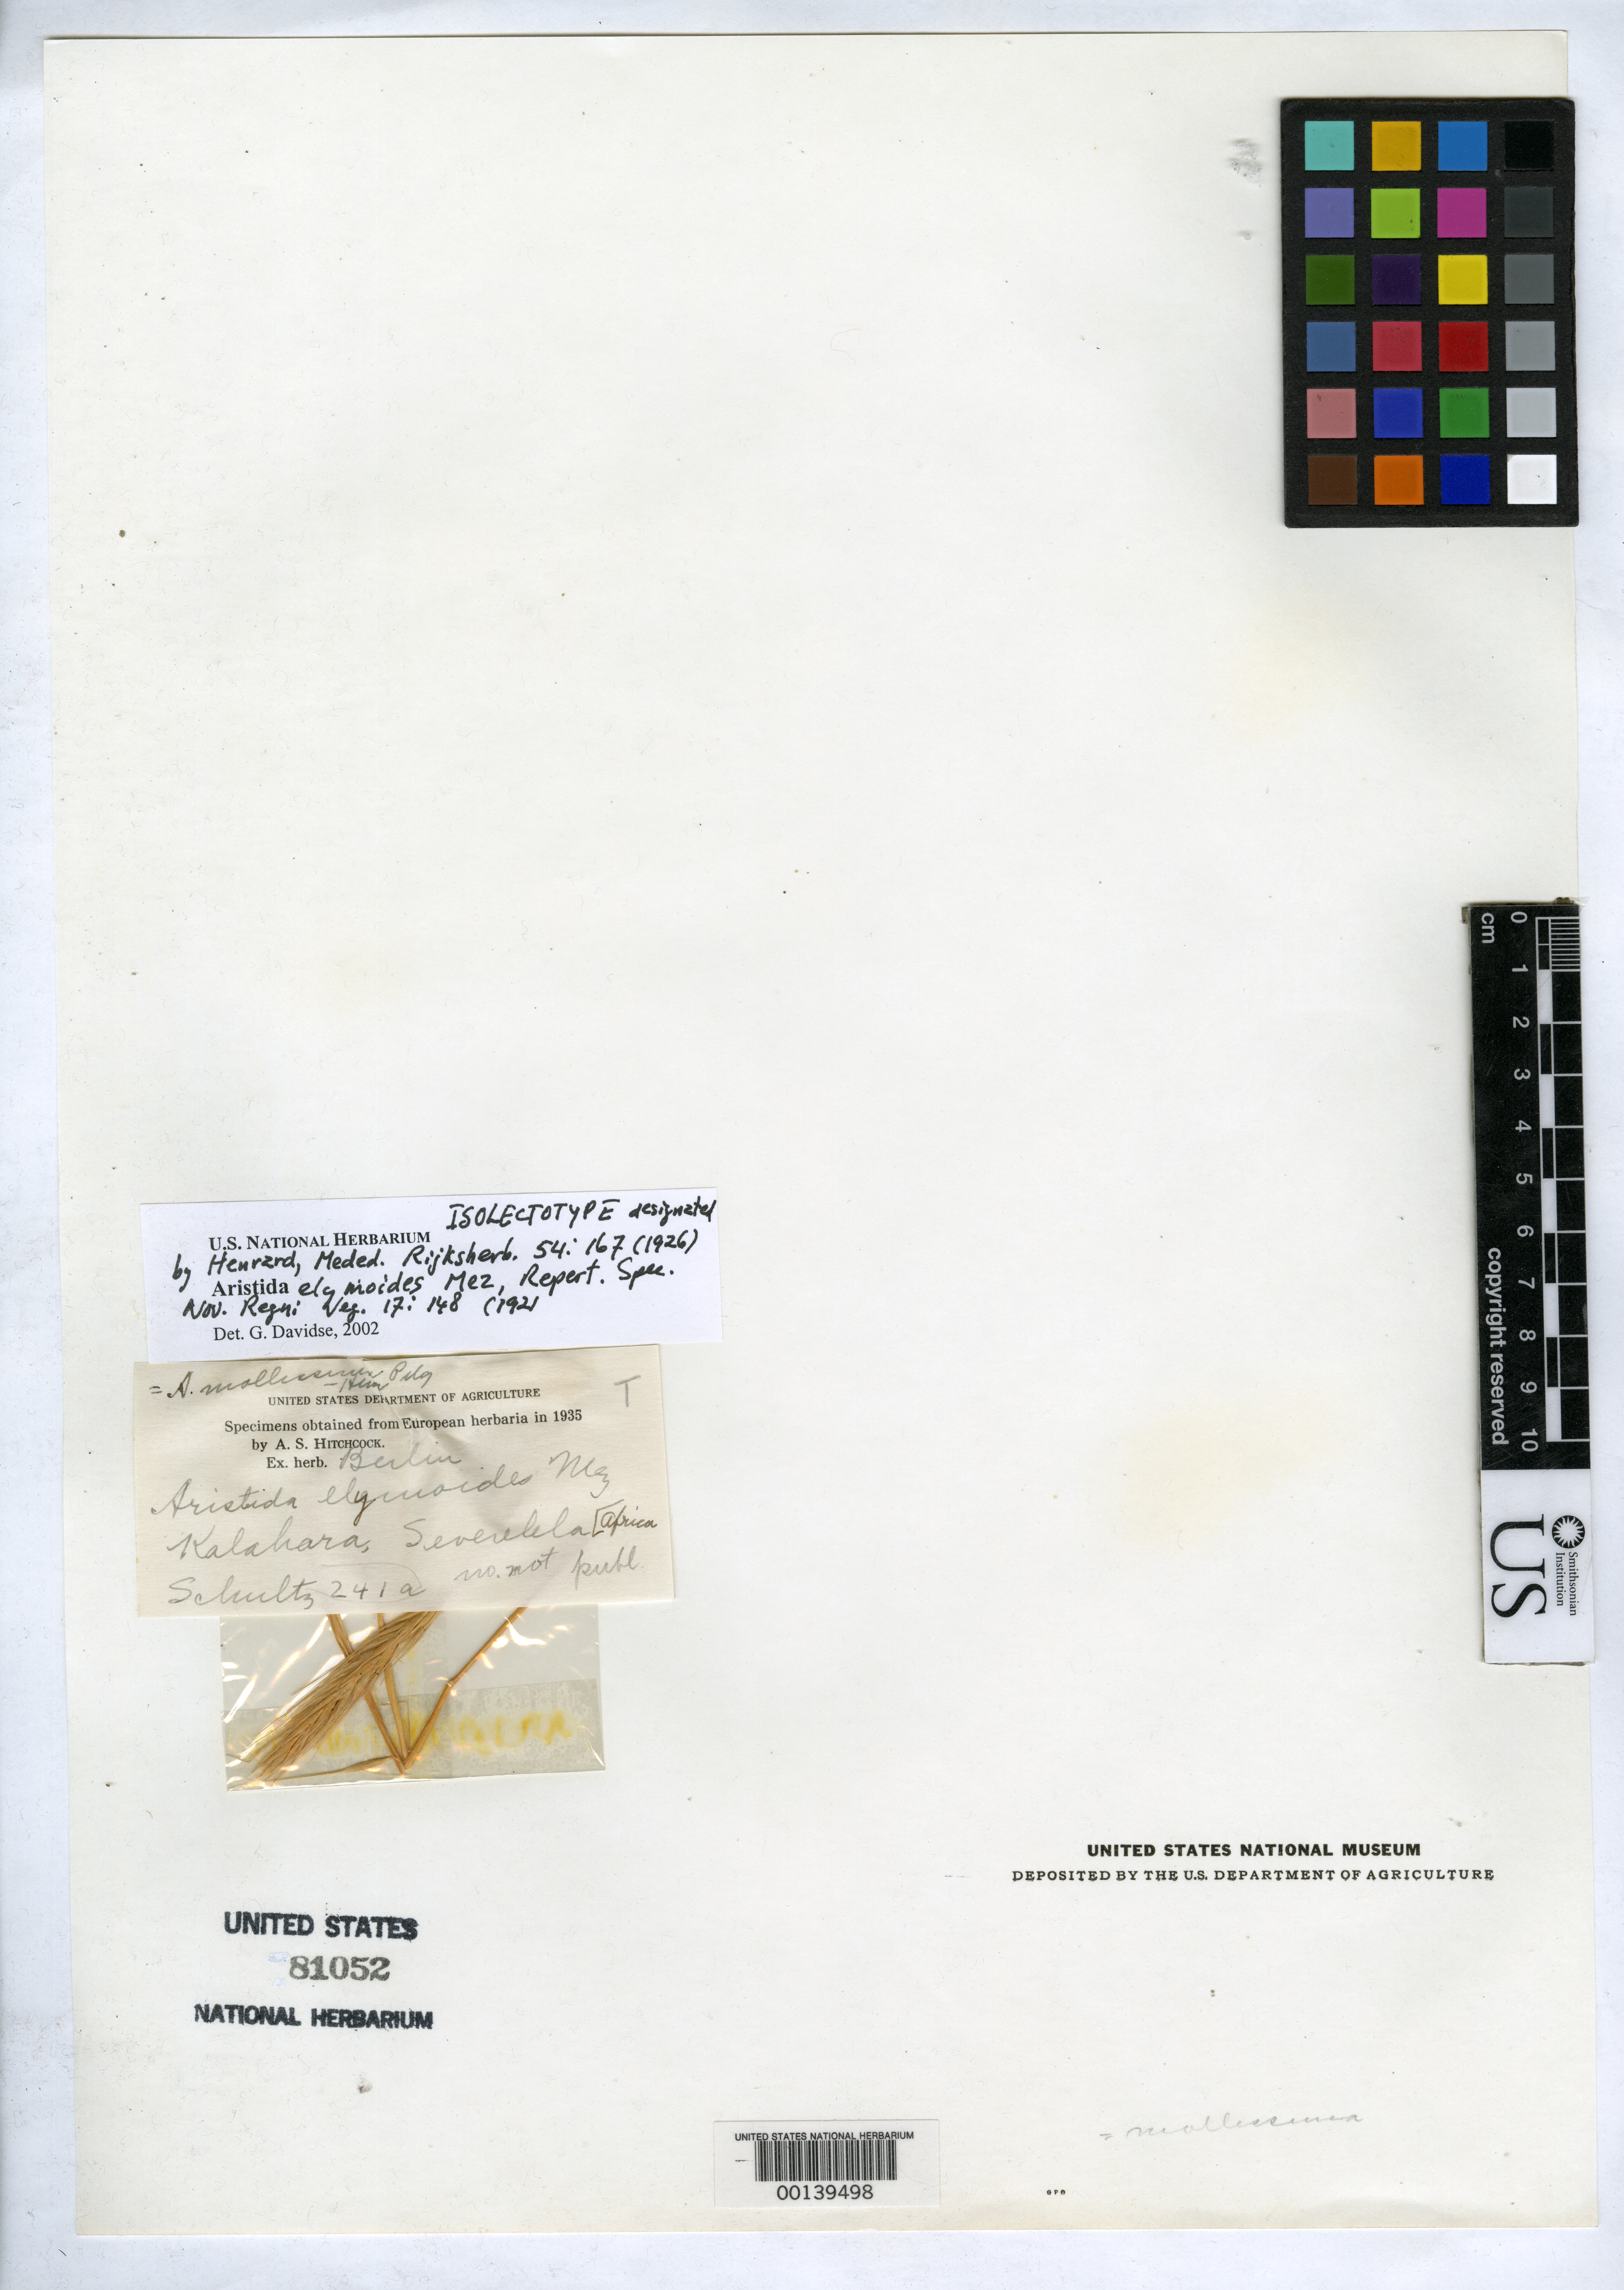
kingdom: Plantae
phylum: Tracheophyta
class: Liliopsida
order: Poales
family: Poaceae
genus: Aristida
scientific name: Aristida elymoides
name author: Mez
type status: Type Fragment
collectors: F. Schultz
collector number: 241a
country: Namibia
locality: Kalahari Desert, near Severelela.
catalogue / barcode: US 81052